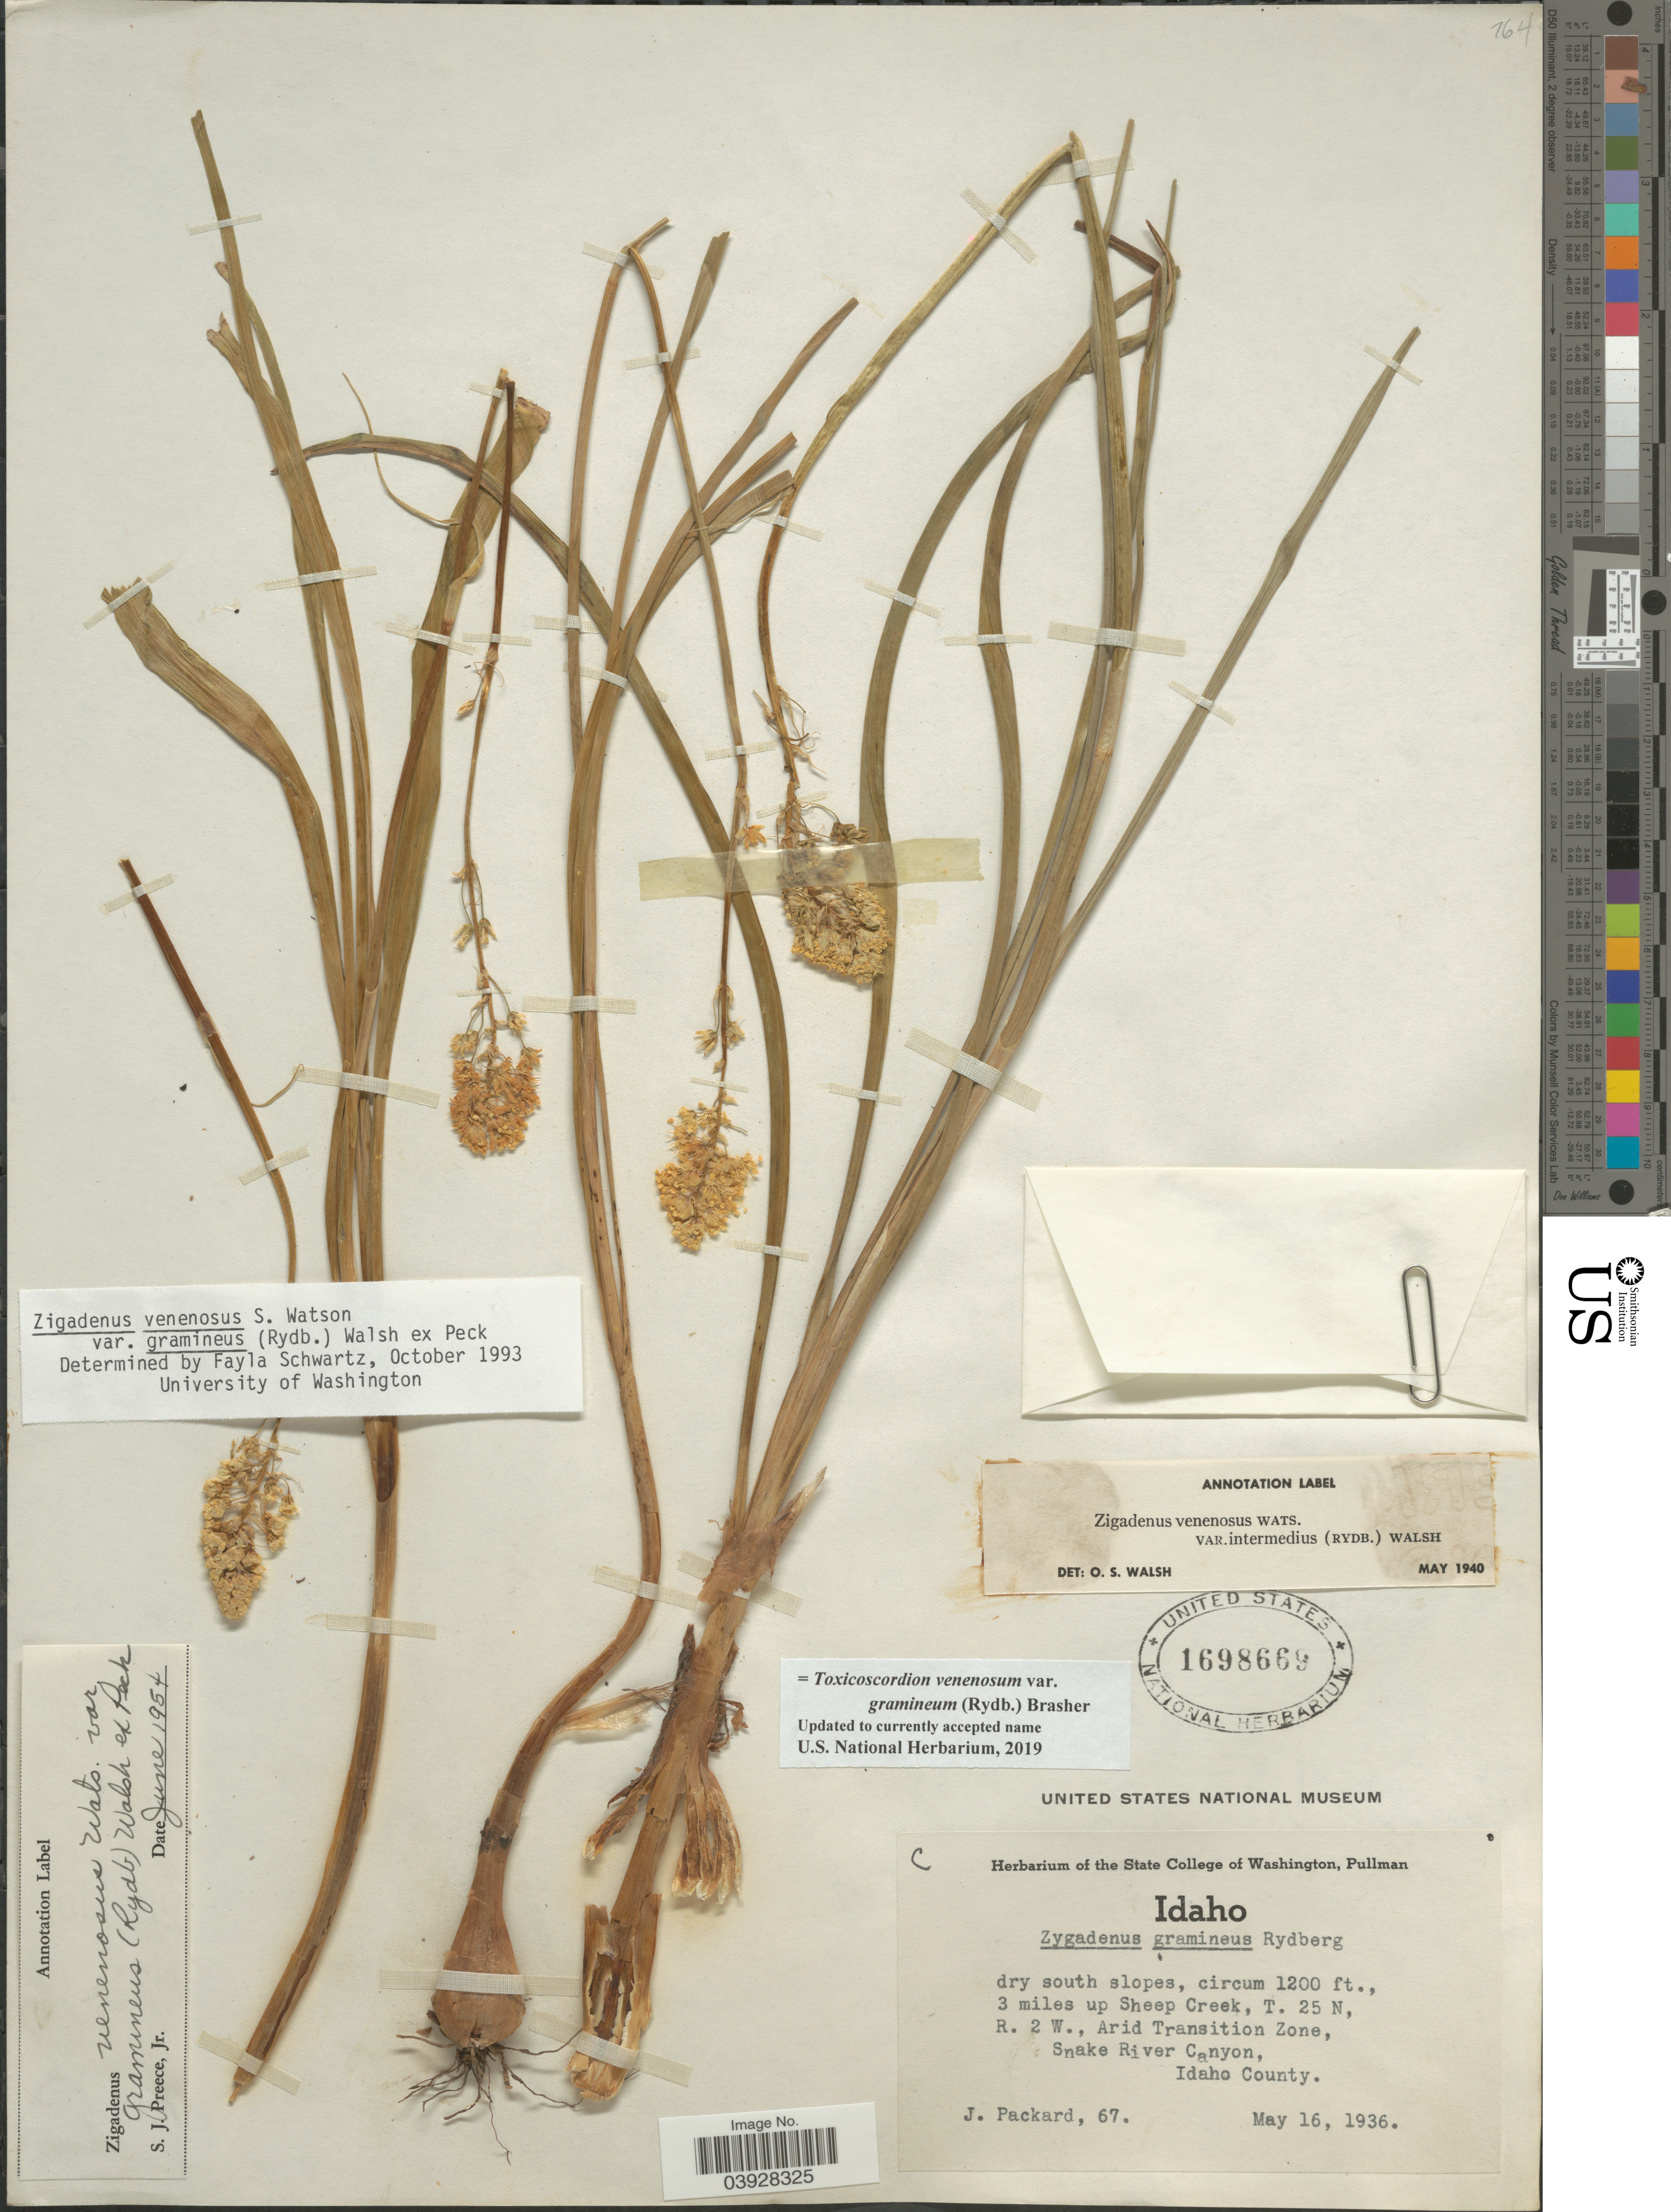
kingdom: Plantae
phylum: Tracheophyta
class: Liliopsida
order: Liliales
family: Melanthiaceae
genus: Toxicoscordion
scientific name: Toxicoscordion venenosum var. gramineum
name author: (Rydb.) Brasher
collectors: J. Packard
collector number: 67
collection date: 1936-05-16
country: United States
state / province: Idaho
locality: Dry south slopes. 3 miles up Sheep Creek, T. 25 N, R. 2 W., Arid Transition Zone, Snake River Canyon, Idaho County.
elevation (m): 366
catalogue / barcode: US 1698669